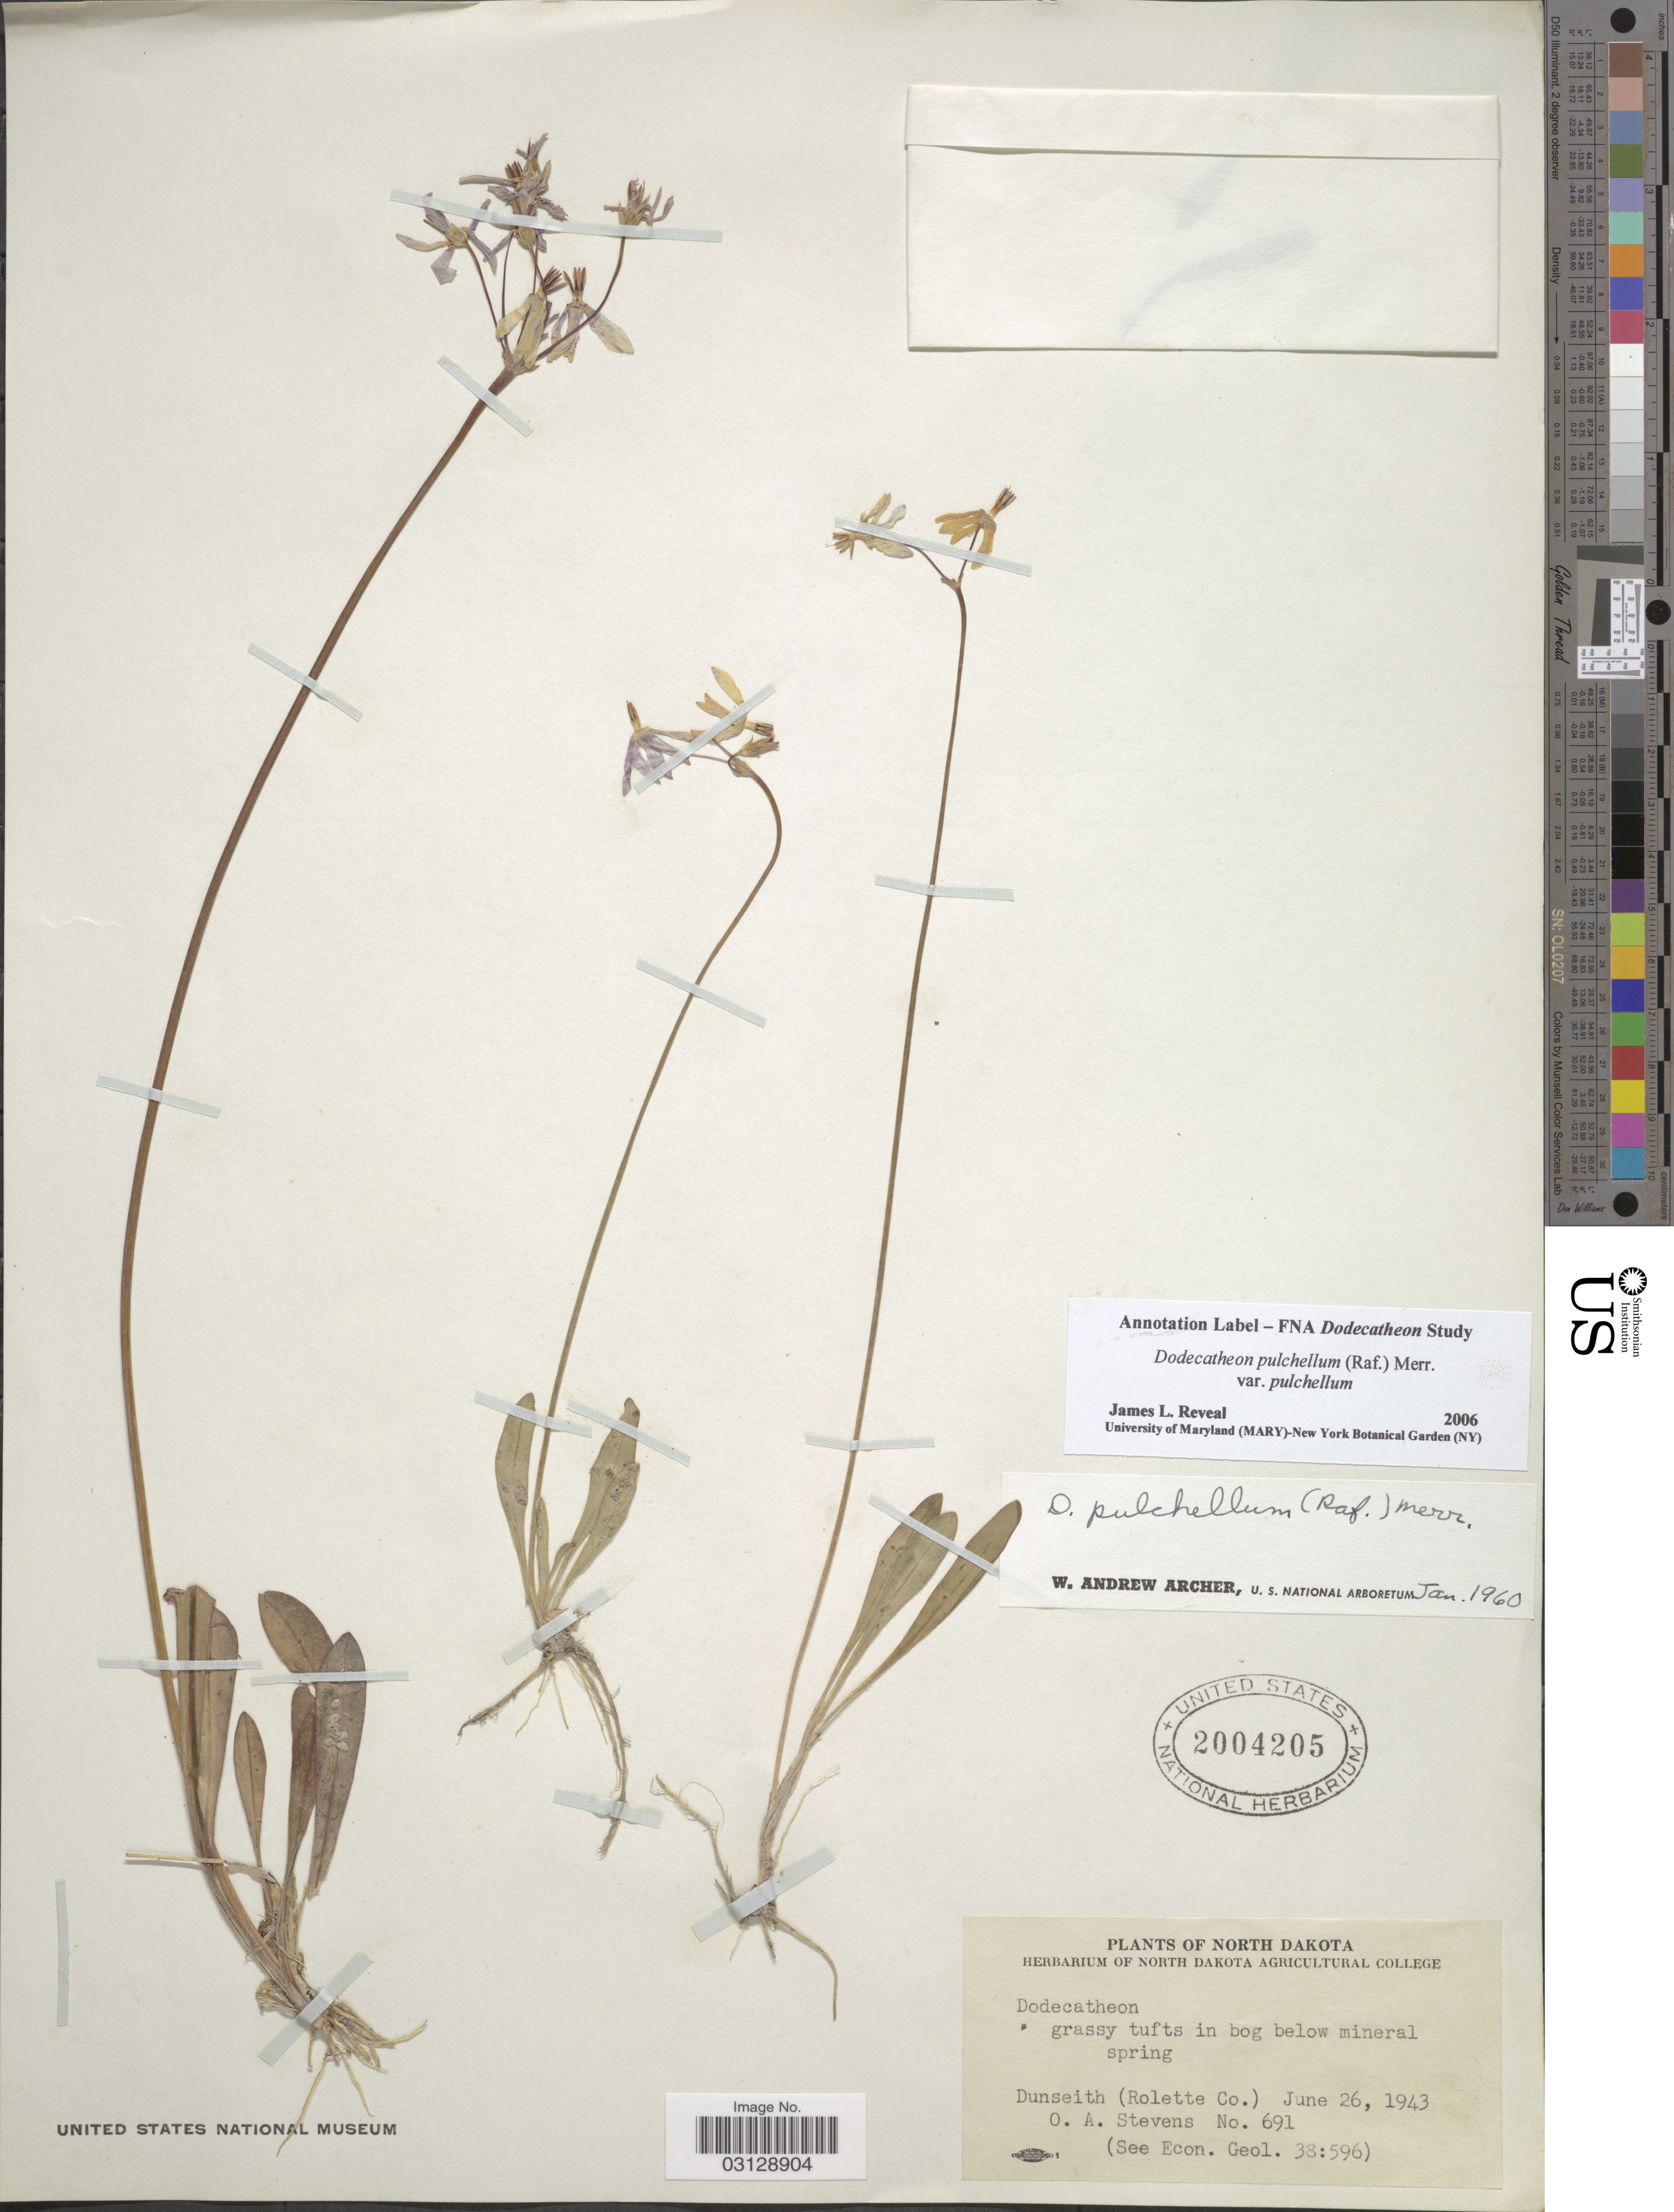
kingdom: Plantae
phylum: Tracheophyta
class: Magnoliopsida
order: Ericales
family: Primulaceae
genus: Dodecatheon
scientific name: Dodecatheon pulchellum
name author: (Raf.) Merr.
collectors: O. A. Stevens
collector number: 691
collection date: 1943-06-26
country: United States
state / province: North Dakota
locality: Dunseith (Rolette Co.).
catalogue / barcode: US 2004205